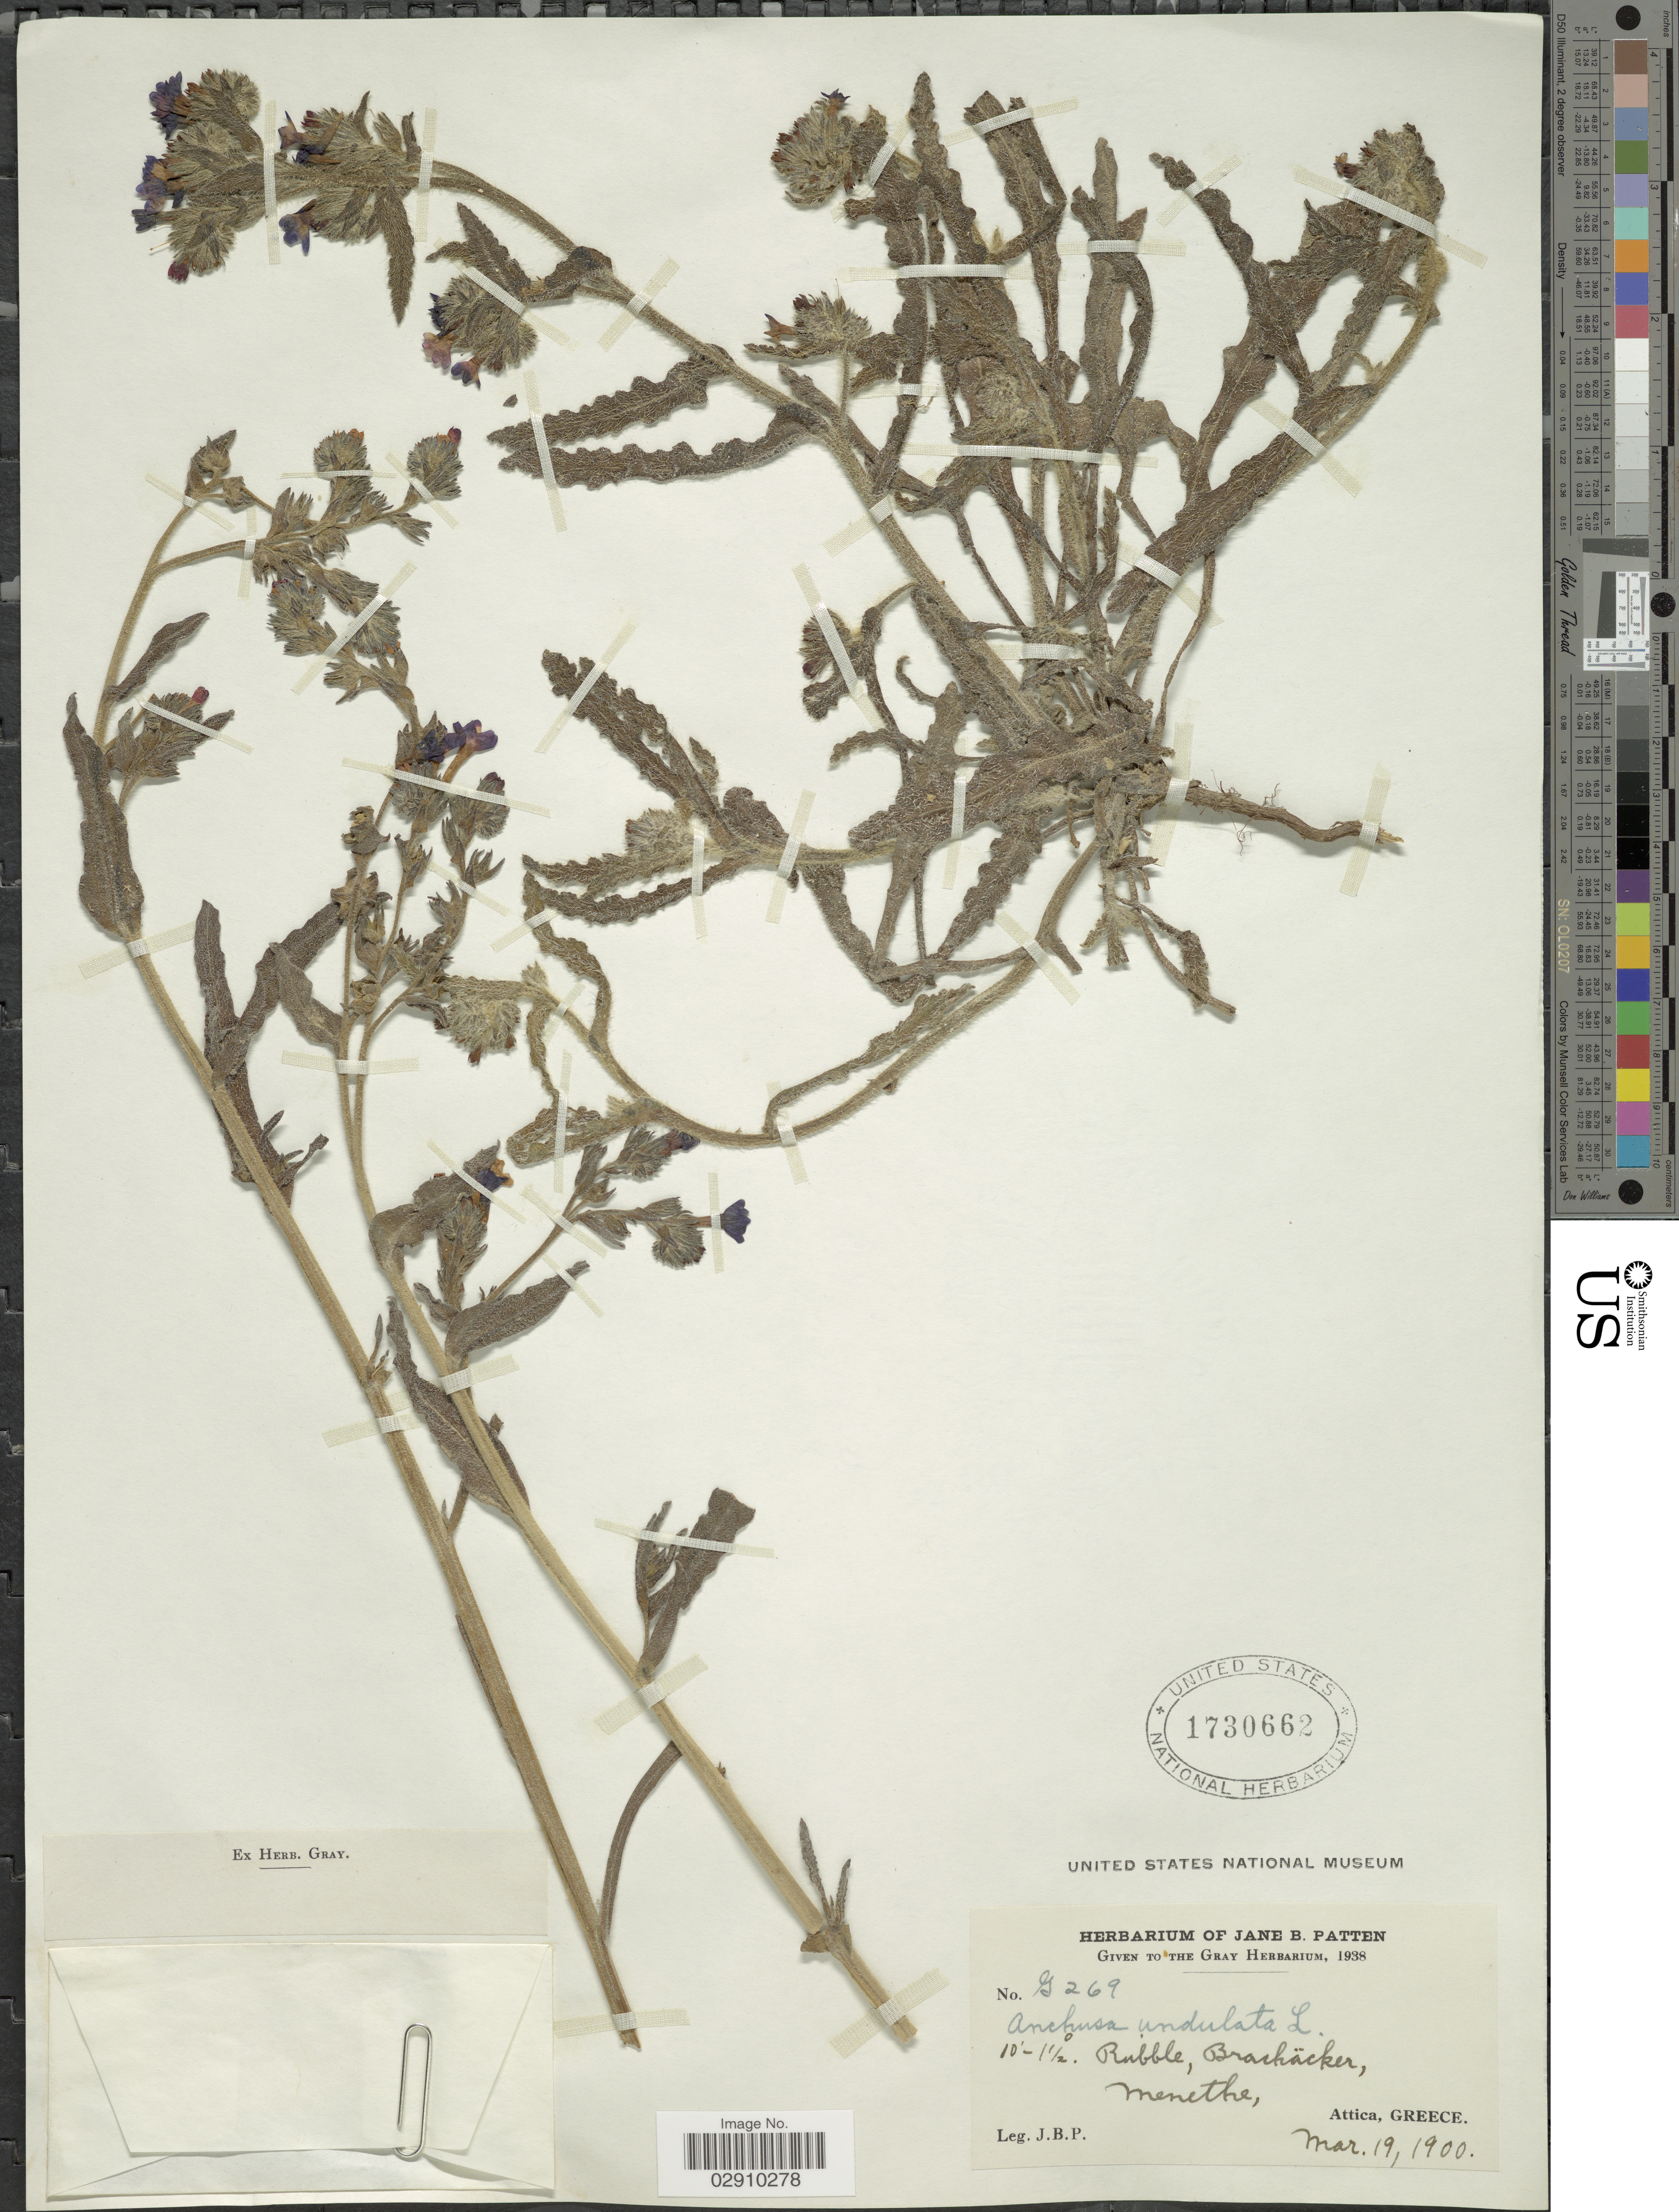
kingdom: Plantae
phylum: Tracheophyta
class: Magnoliopsida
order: Boraginales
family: Boraginaceae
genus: Anchusa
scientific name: Anchusa undulata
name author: L.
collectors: J. Patten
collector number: G269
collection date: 1900-03-19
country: Greece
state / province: Attica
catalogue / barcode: US 1730662